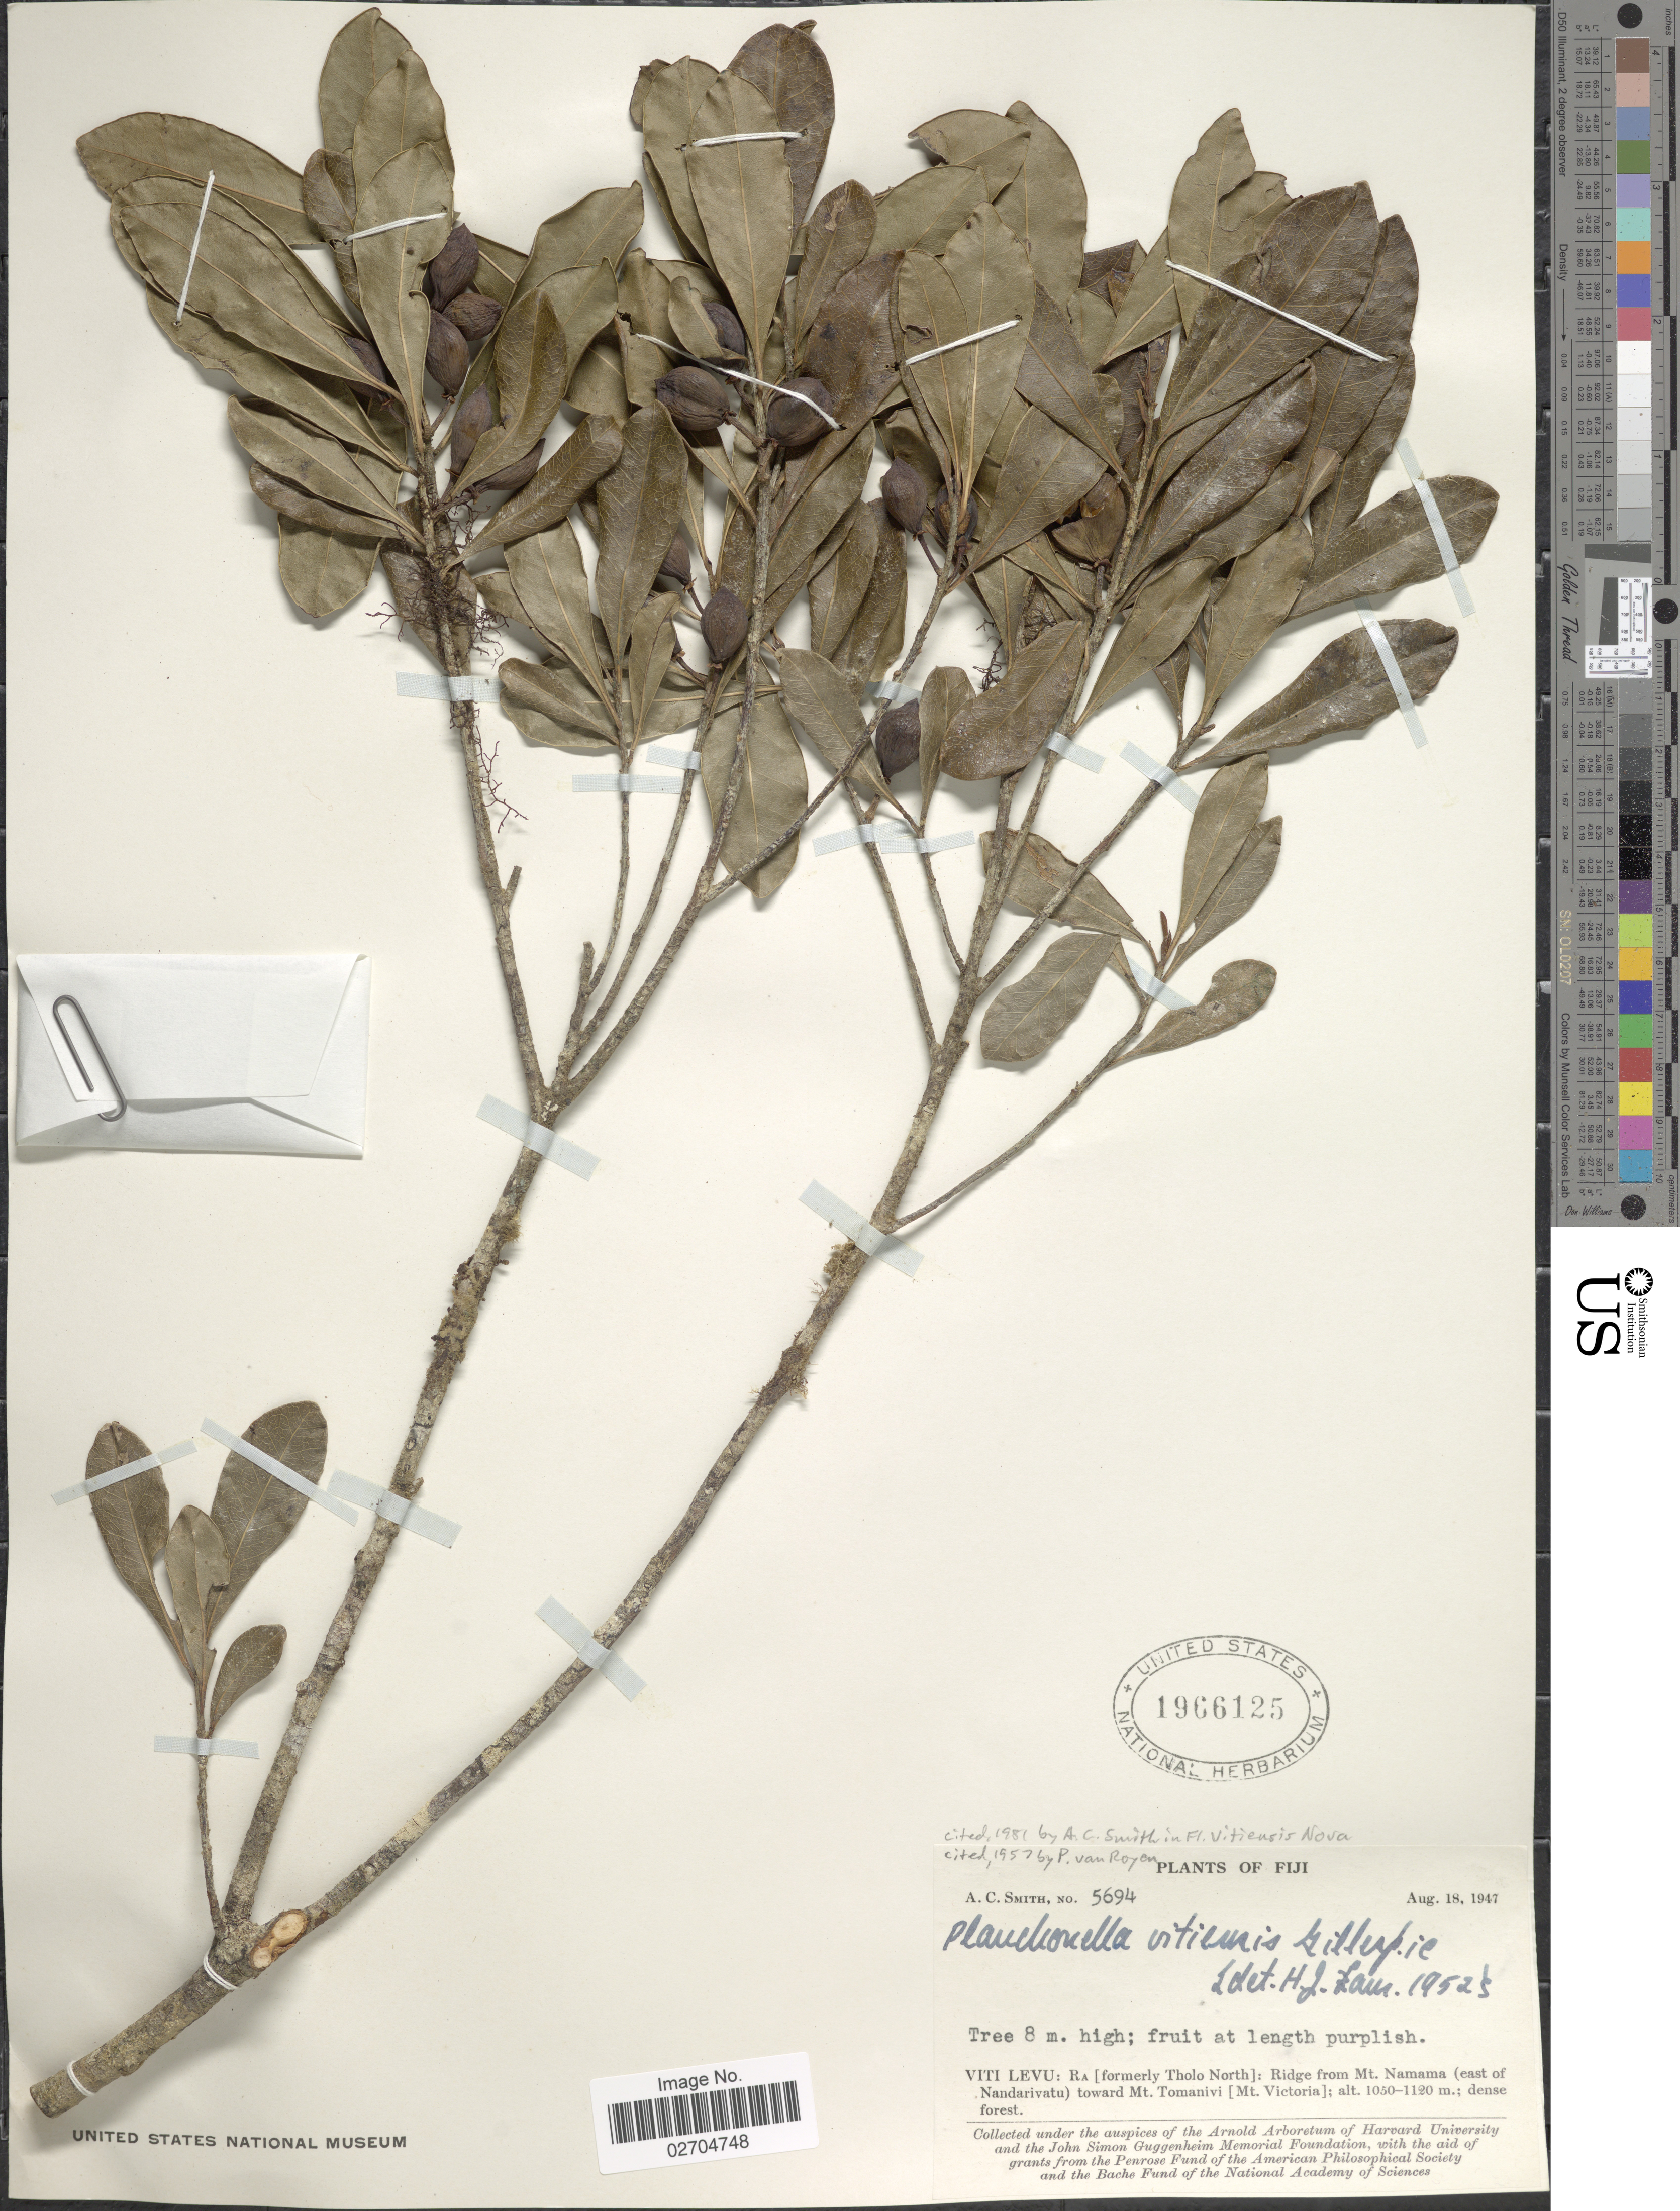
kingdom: Plantae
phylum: Tracheophyta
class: Magnoliopsida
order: Ericales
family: Sapotaceae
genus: Planchonella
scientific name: Planchonella vitiensis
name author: Gillespie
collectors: A. C. Smith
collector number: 5694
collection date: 1947-08-18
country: Fiji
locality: Viti Levu: Ra (formerly Tholo North): Ridge from Mt. Namama (east of Nandarivatu) toward Mt. Tomanivi (Mt. Victoria)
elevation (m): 1050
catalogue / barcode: US 1966125